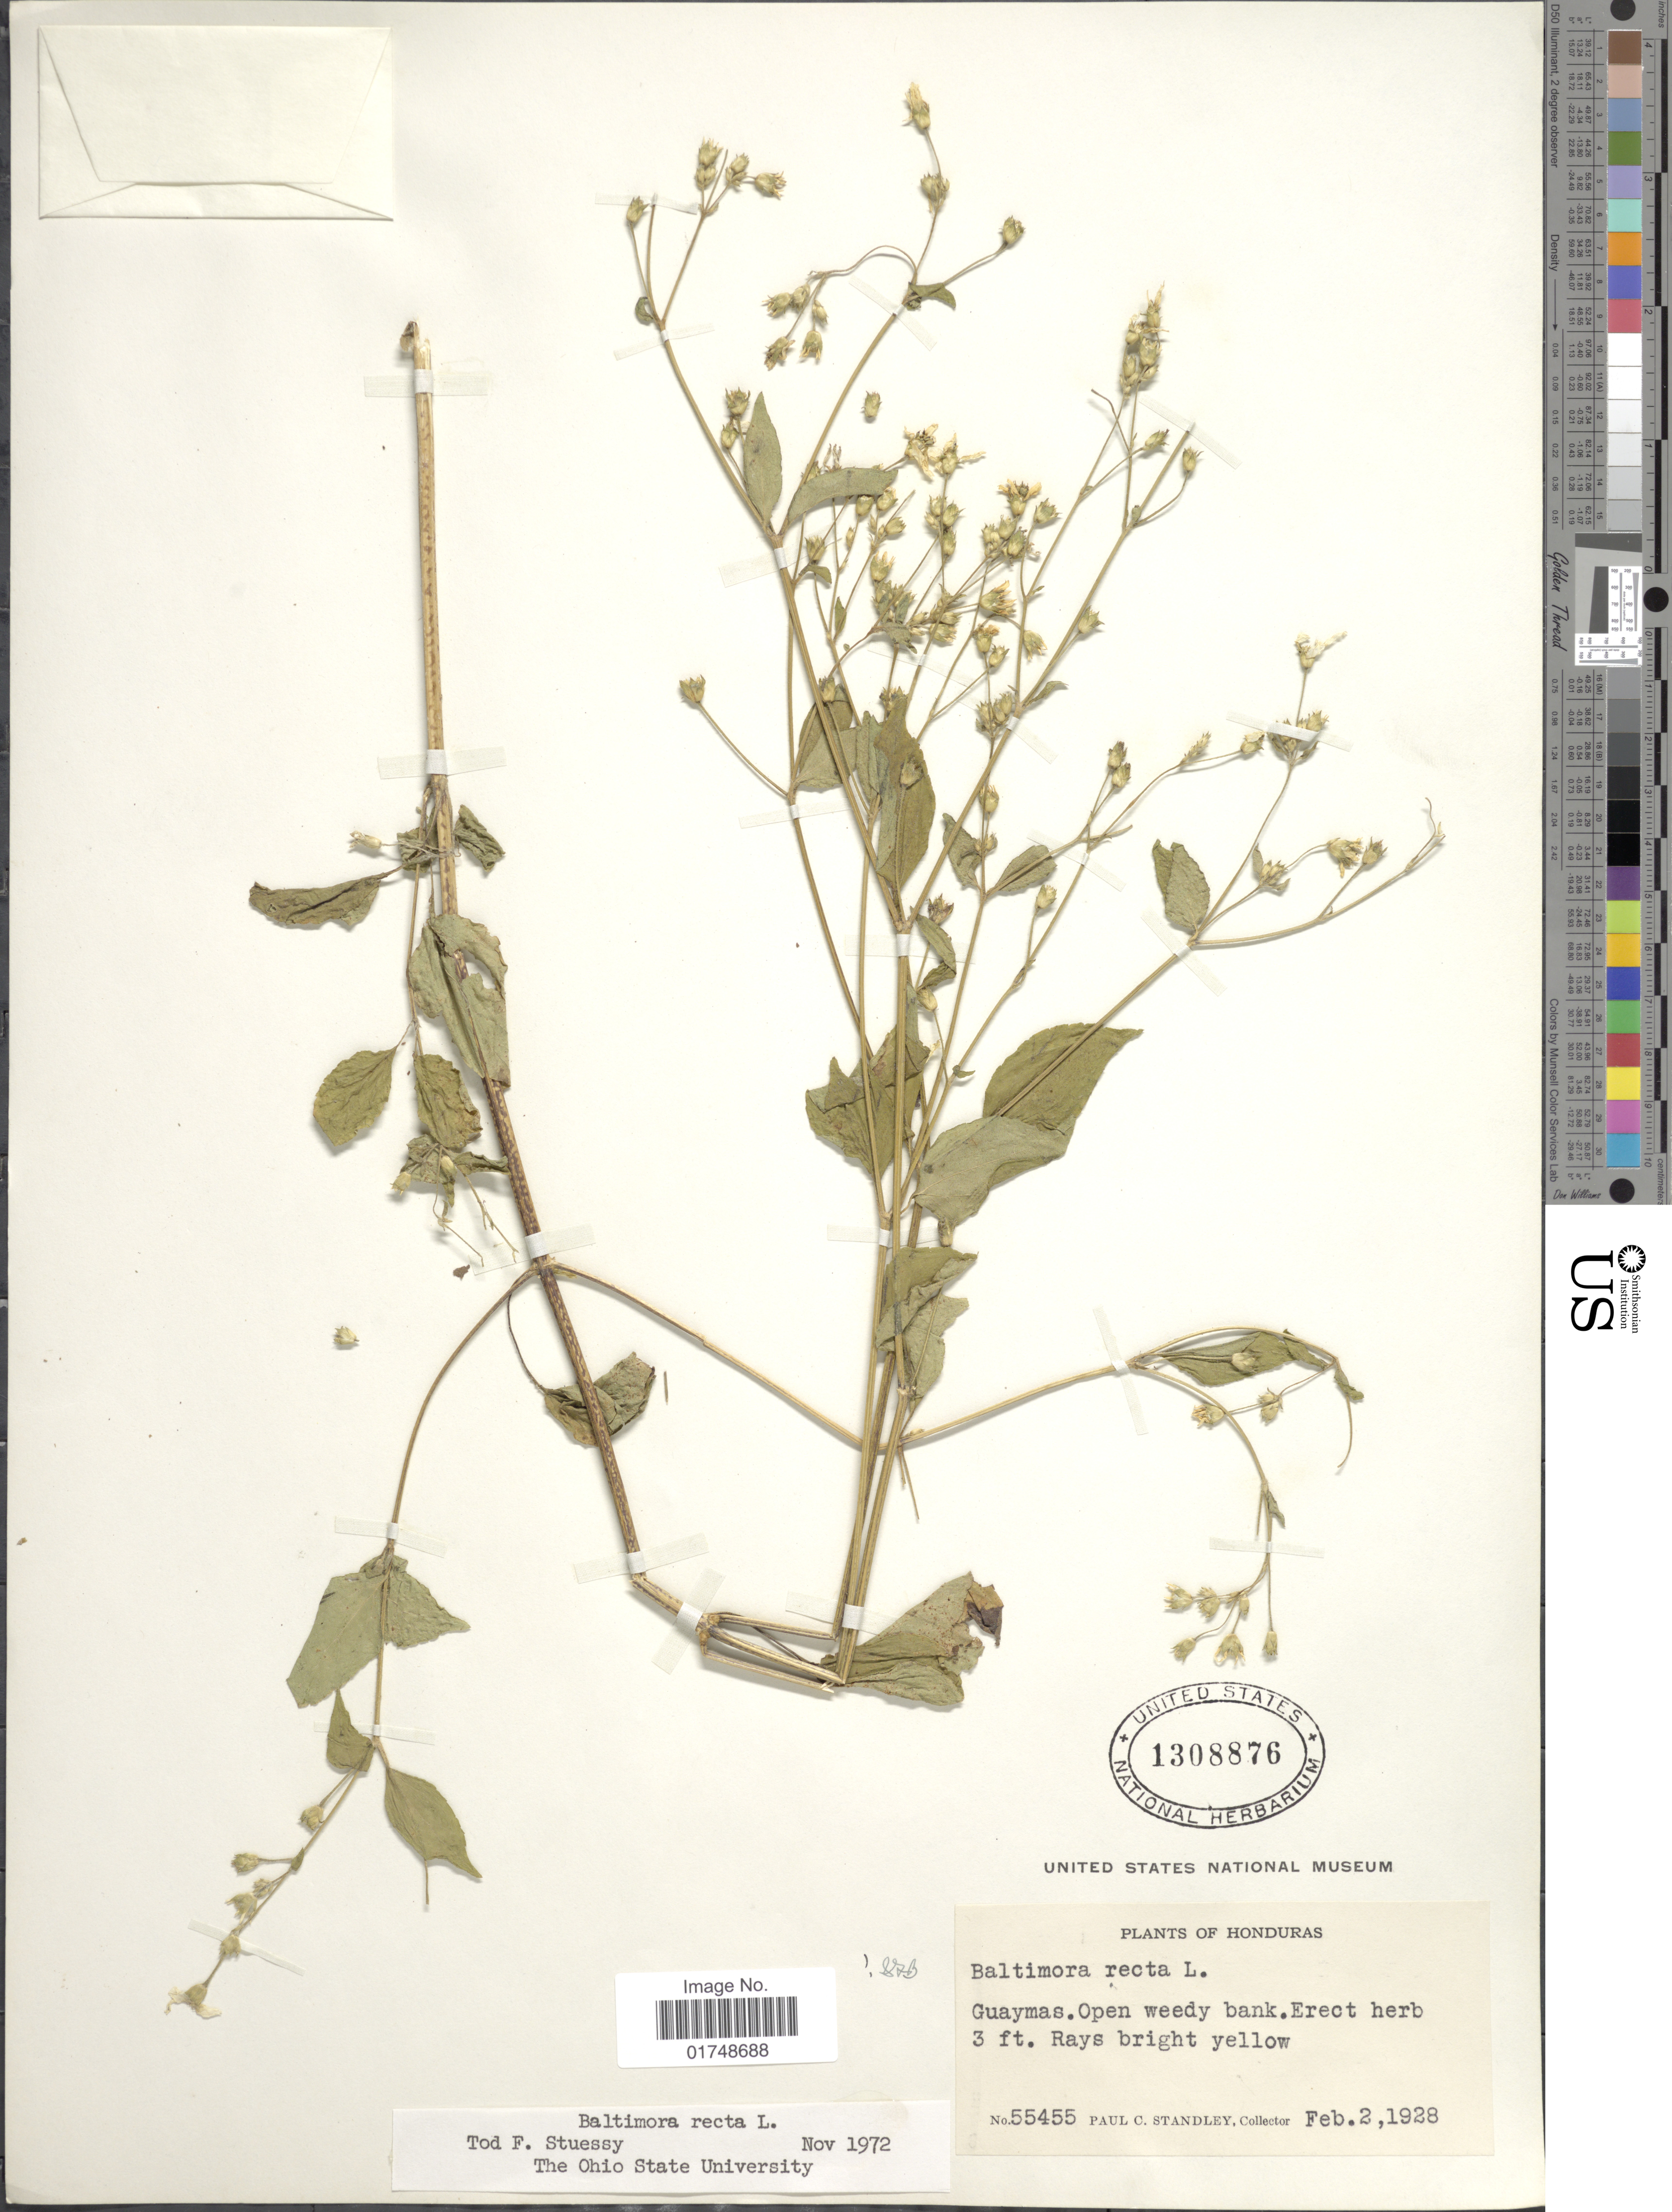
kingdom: Plantae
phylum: Tracheophyta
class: Magnoliopsida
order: Asterales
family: Asteraceae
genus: Baltimora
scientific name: Baltimora recta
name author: L.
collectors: P. C. Standley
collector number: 55455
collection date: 1928-02-02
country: Honduras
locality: Guaymas. Open weedy bank.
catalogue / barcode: US 1308876